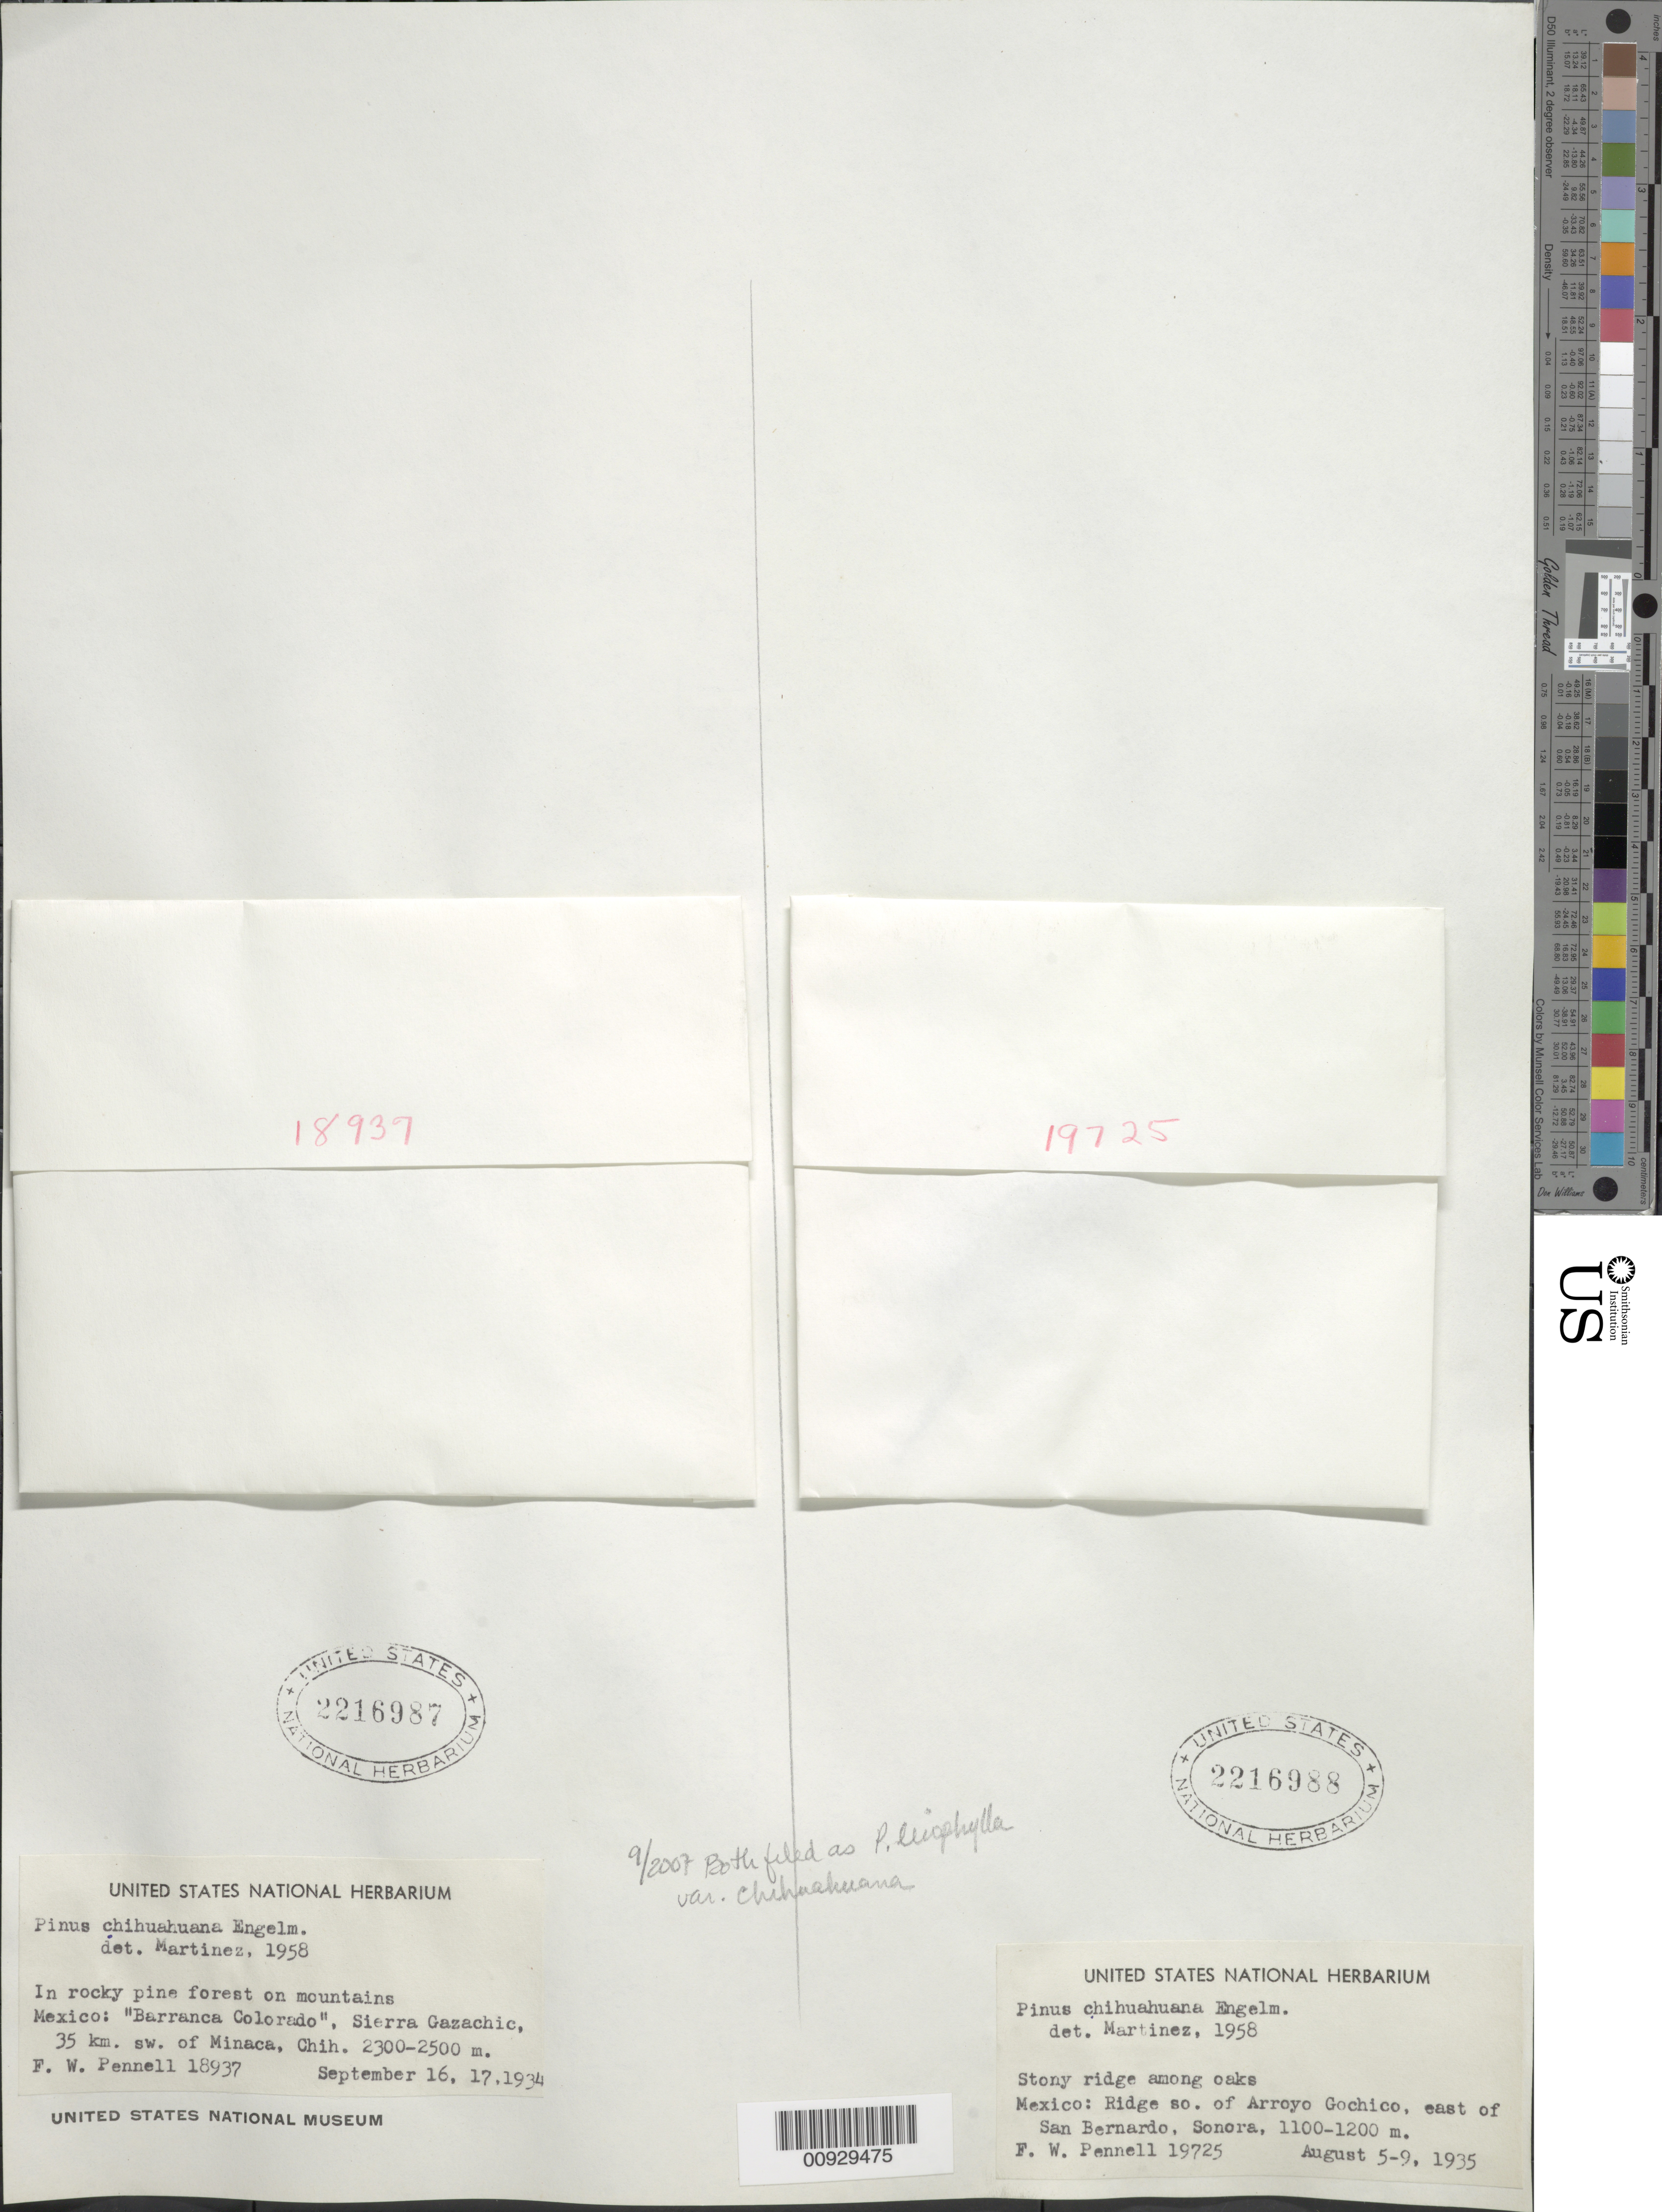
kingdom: Plantae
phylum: Tracheophyta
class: Pinopsida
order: Pinales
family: Pinaceae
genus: Pinus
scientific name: Pinus leiophylla var. chihuahuana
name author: (Engelm.) Shaw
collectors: F. W. Pennell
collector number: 19725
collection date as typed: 05 Aug 1935 to 09 Aug 1935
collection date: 1935-08-05/1935-08-09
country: Mexico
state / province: Sonora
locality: Ridge S of Arroyo Gochico, east of San Bernardo.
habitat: Stony ridge among oaks.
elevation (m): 2500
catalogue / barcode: US 2216988-2